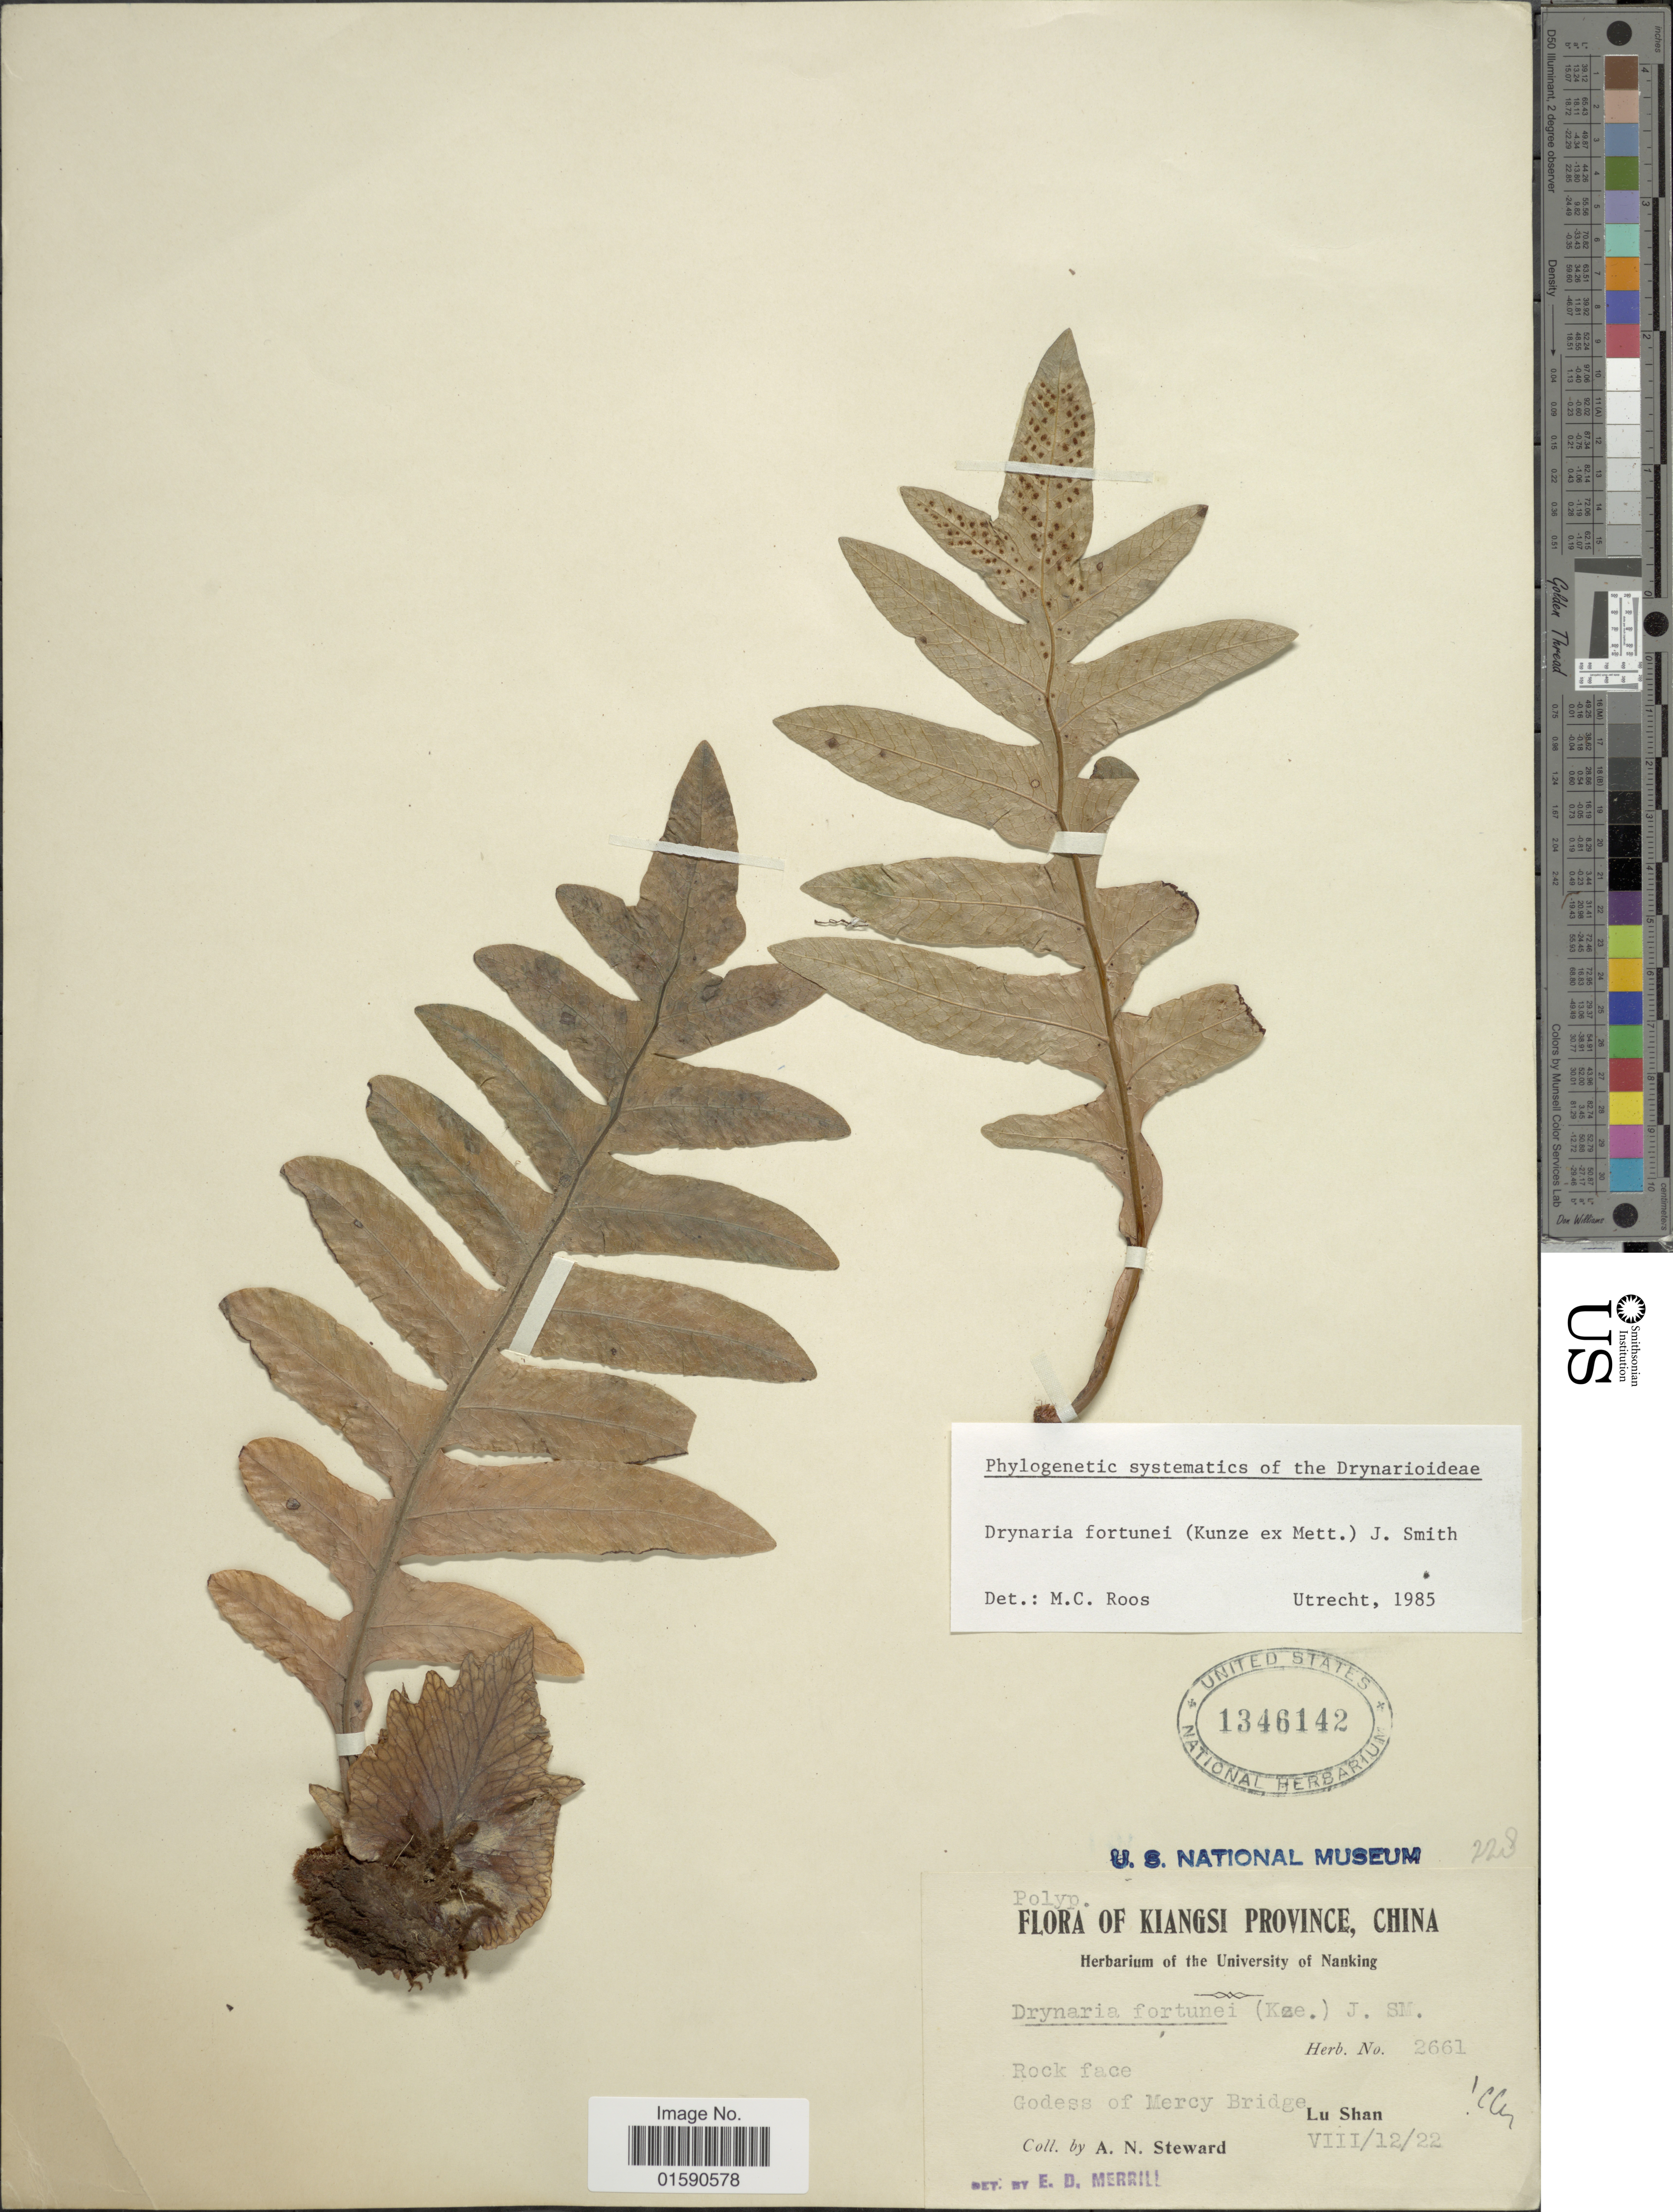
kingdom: Plantae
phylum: Tracheophyta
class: Polypodiopsida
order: Polypodiales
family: Polypodiaceae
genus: Drynaria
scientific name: Drynaria fortunei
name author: (Kunze ex Mett.) J. Sm.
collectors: A. N. Steward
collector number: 228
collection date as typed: Transcribed d/m/y: 12/8/22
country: China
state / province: Jiangxi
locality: KIangsi Province, China. Godess of Mercy Bridge. Lu SHan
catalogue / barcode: US 1346142